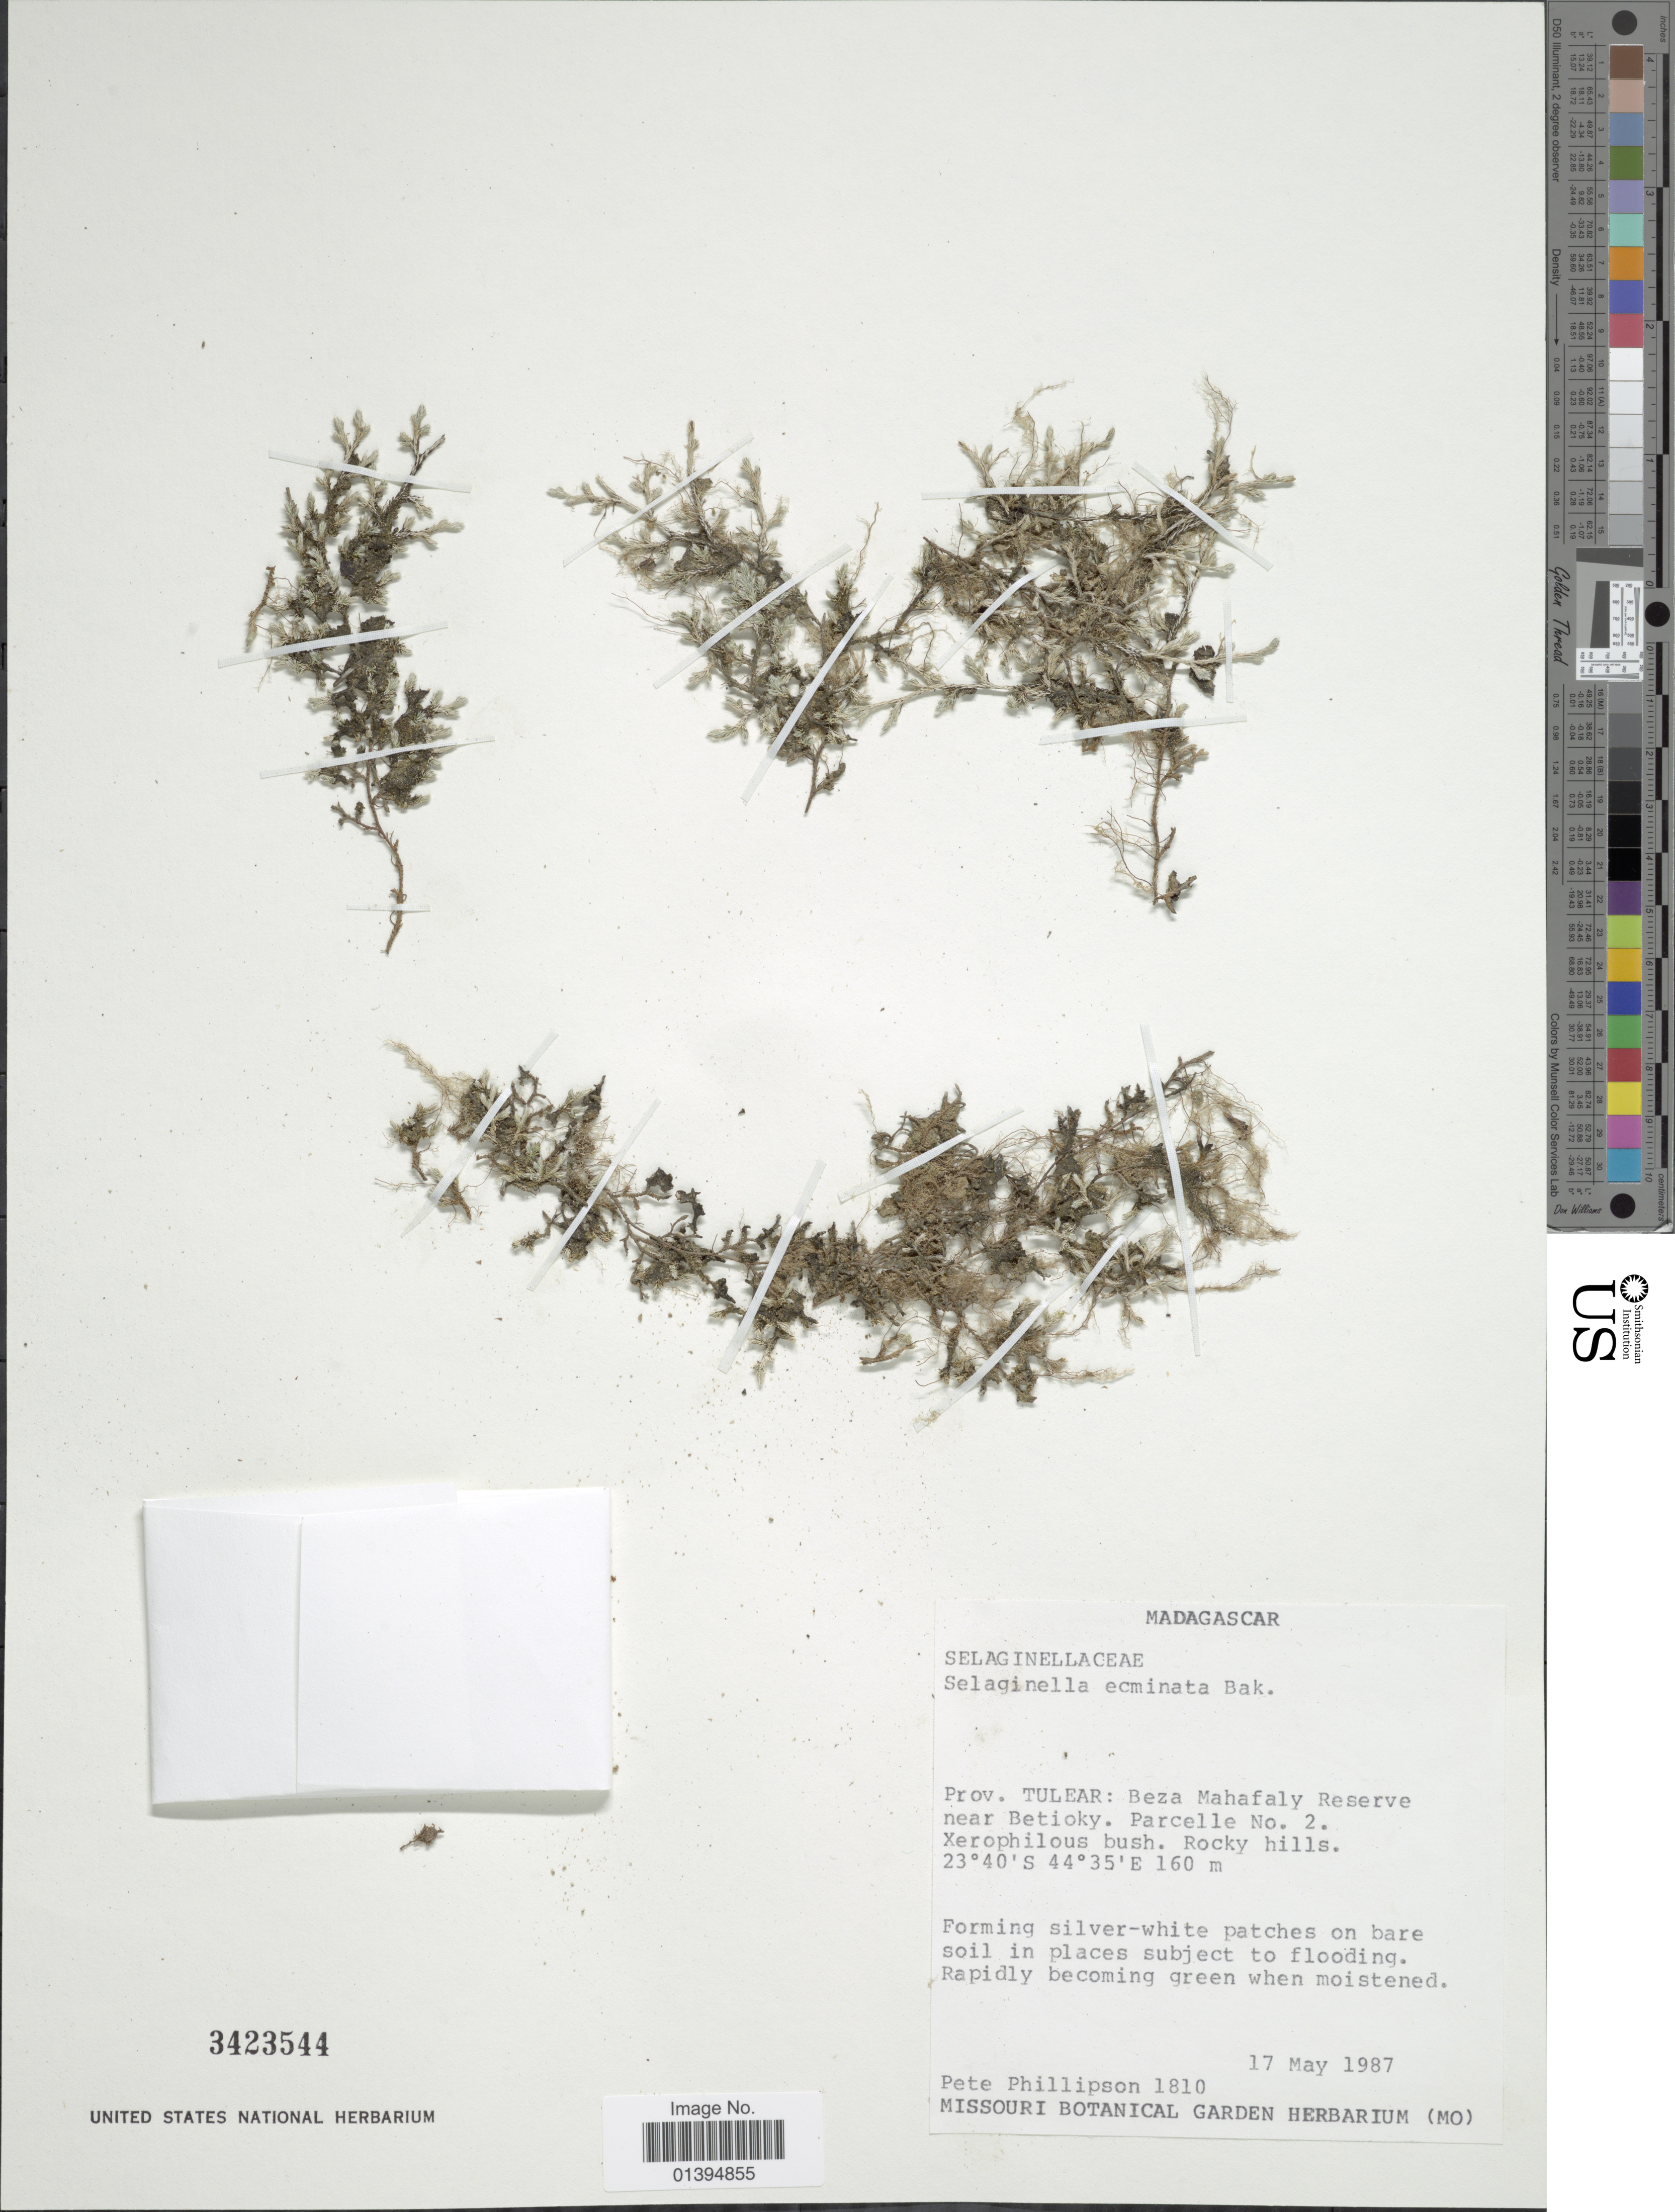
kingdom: Plantae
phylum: Tracheophyta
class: Lycopodiopsida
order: Selaginellales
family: Selaginellaceae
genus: Selaginella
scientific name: Selaginella echinata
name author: Baker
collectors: P. B. Phillipson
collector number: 1810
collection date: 1987-05-17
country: Madagascar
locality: Prov. Tulear: Beza Mahafaly Reserve near Betioky, parcelle 2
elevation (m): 160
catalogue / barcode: US 3423544